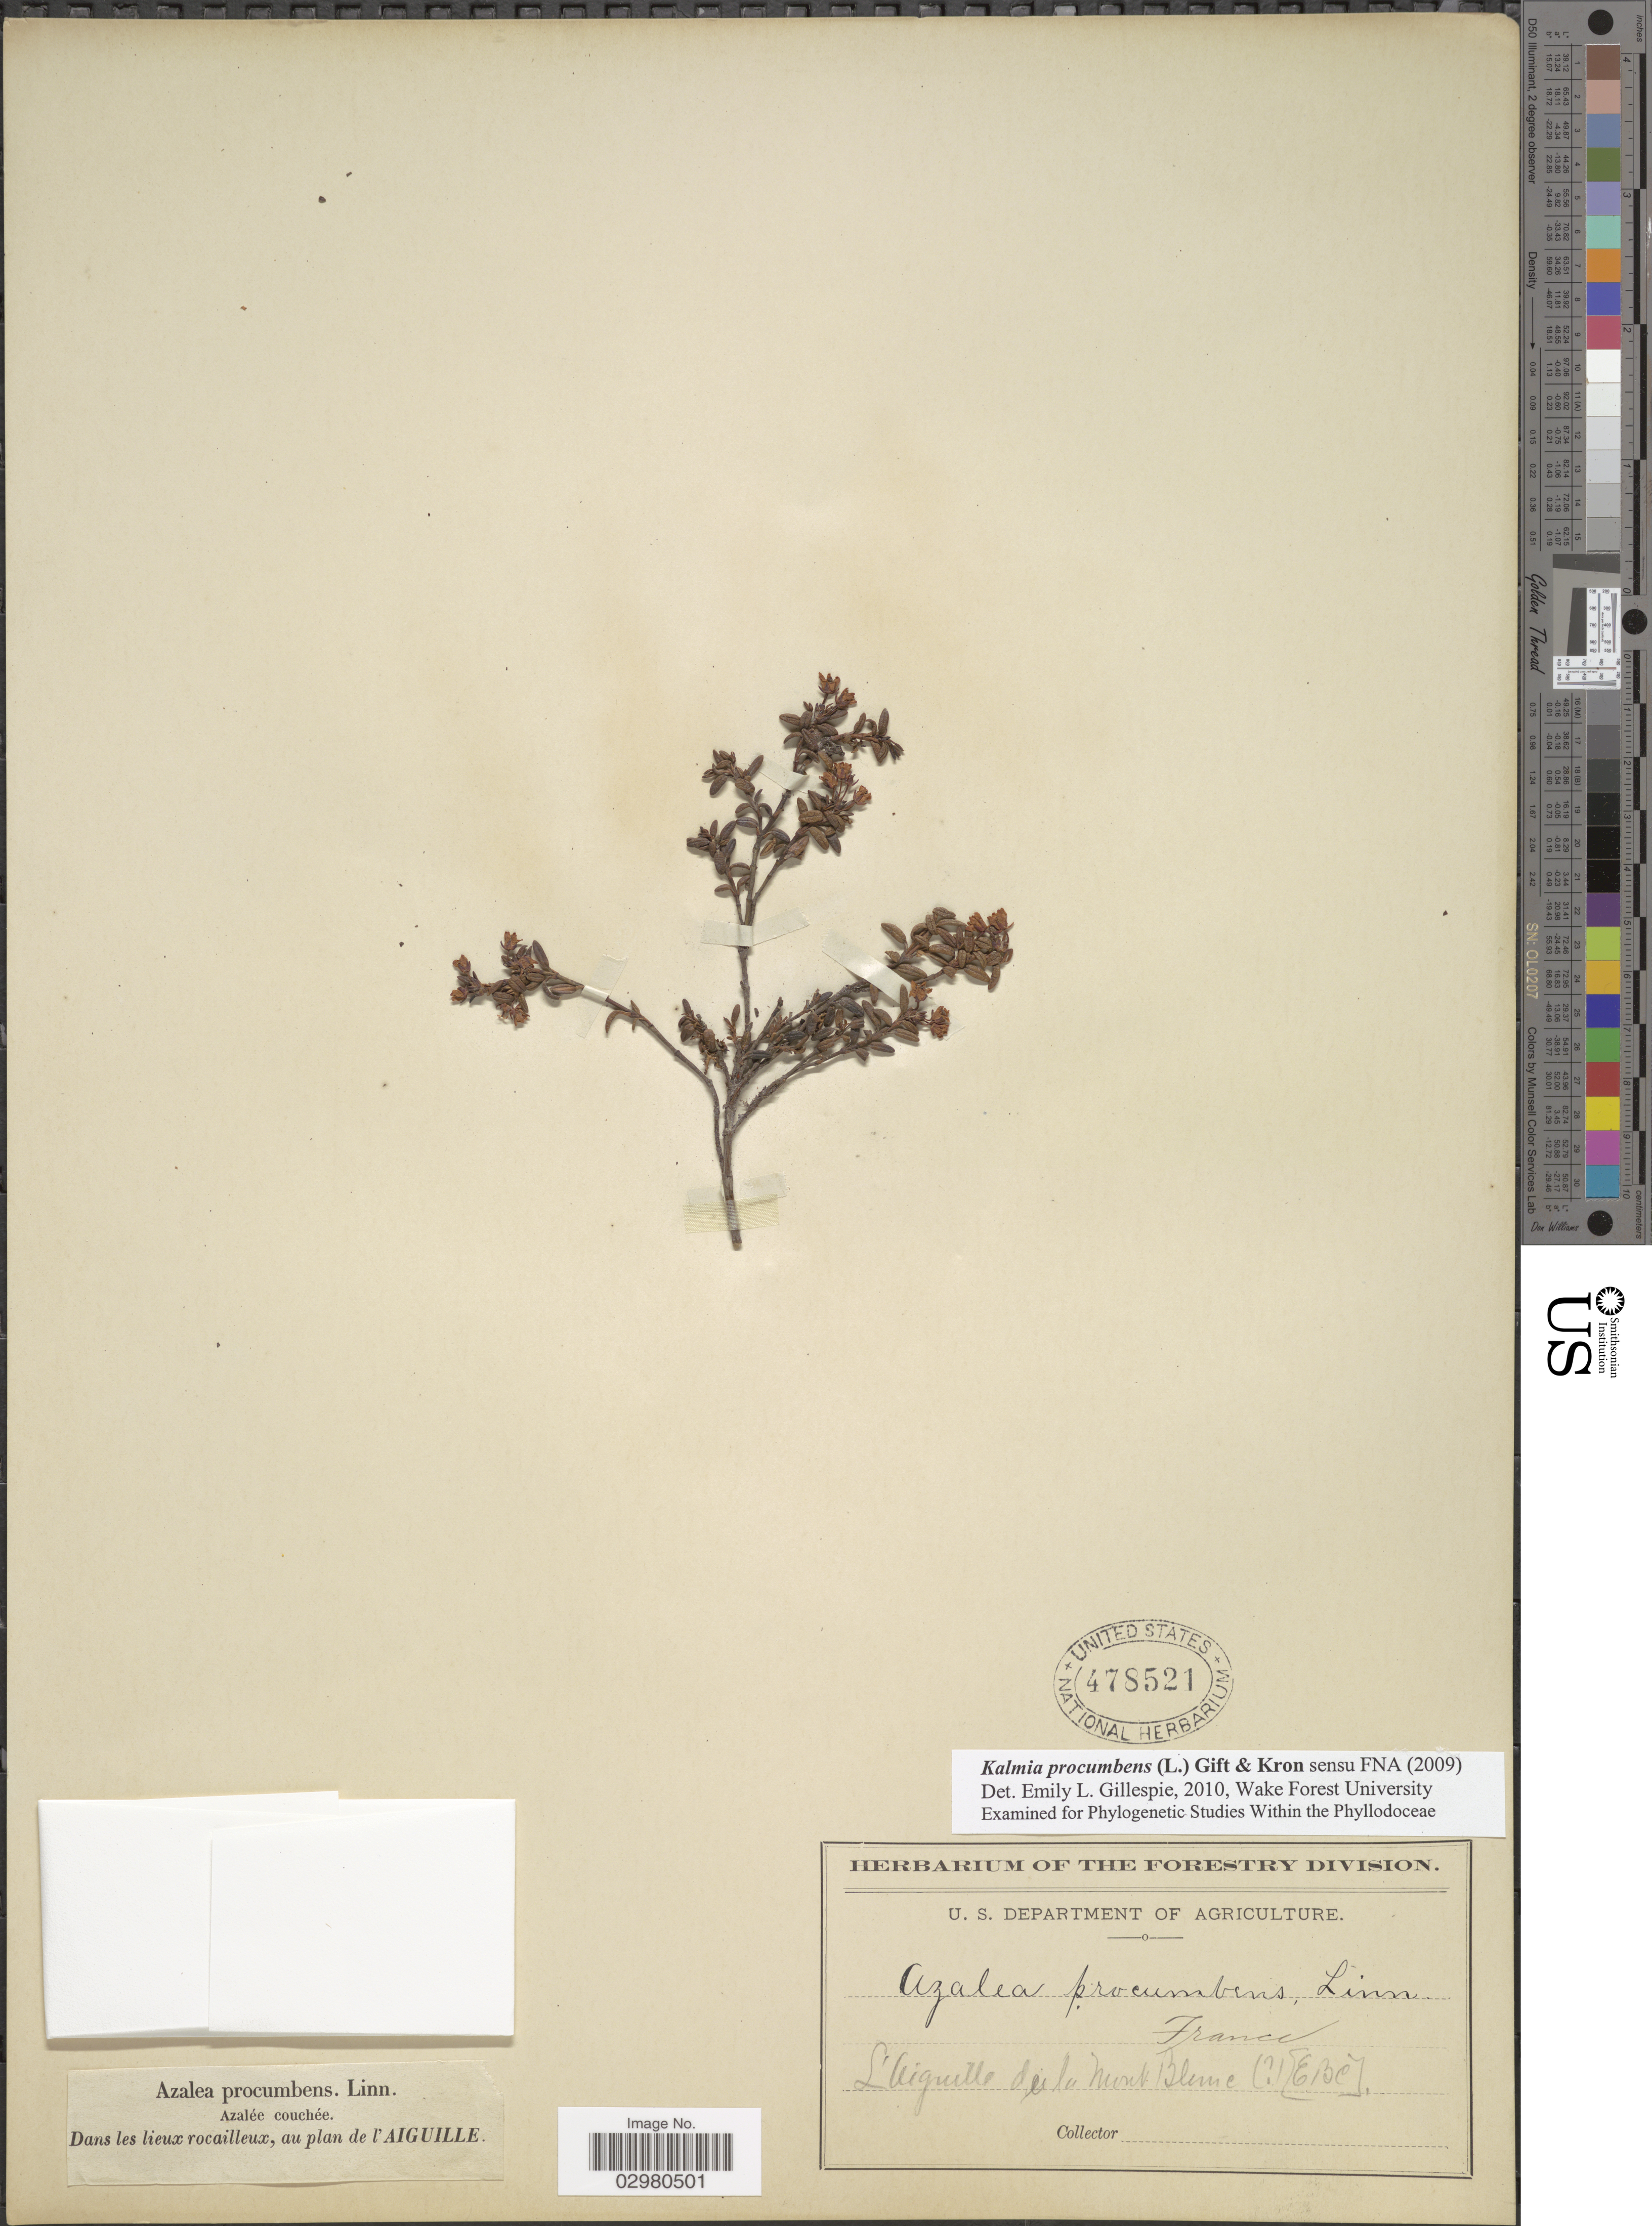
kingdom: Plantae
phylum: Tracheophyta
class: Magnoliopsida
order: Ericales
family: Ericaceae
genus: Loiseleuria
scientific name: Loiseleuria procumbens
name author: (L.) Desv.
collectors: ex herb. U. S. Department of Agriculture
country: France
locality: L'Aiguille dei la Mont Blanc ( [unsure placement] [illegible text] [EBC].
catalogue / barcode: US 478521